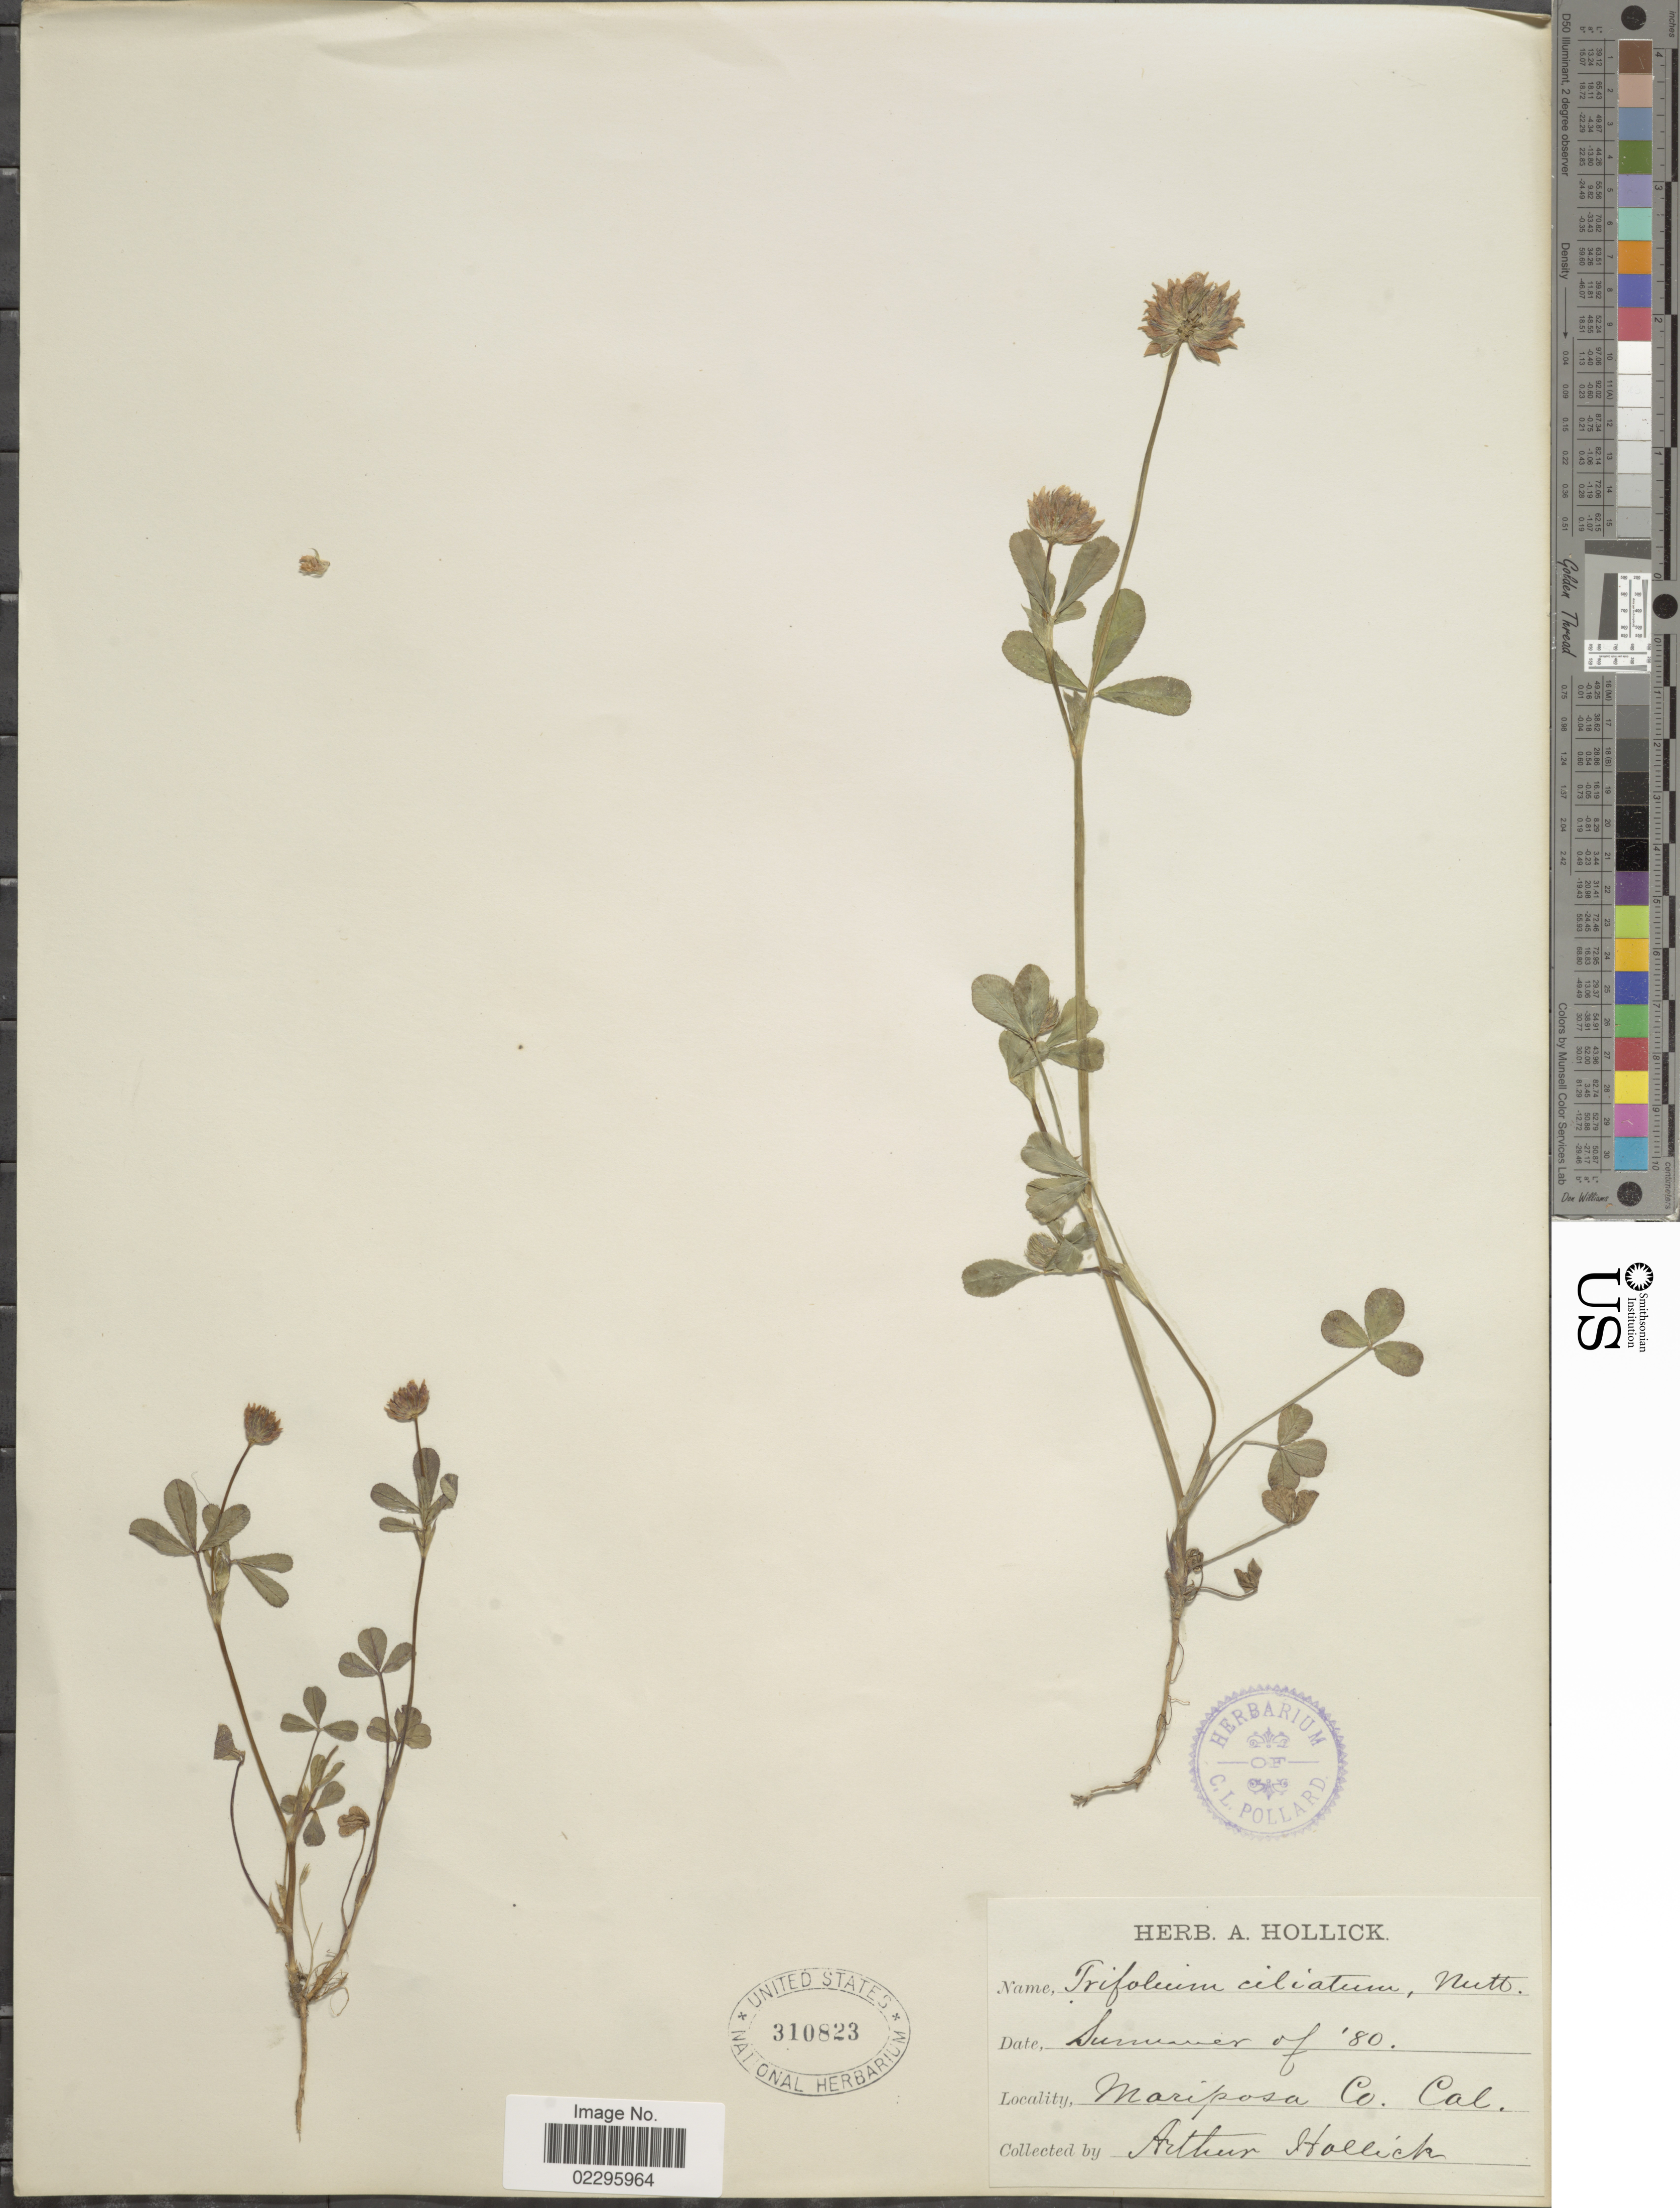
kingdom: Plantae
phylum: Tracheophyta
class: Magnoliopsida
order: Fabales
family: Fabaceae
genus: Trifolium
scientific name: Trifolium ciliolatum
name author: Benth.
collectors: A. Hallick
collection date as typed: summer of '80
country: United States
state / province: California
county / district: Mariposa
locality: Mariposa Co.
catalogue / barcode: US 310823